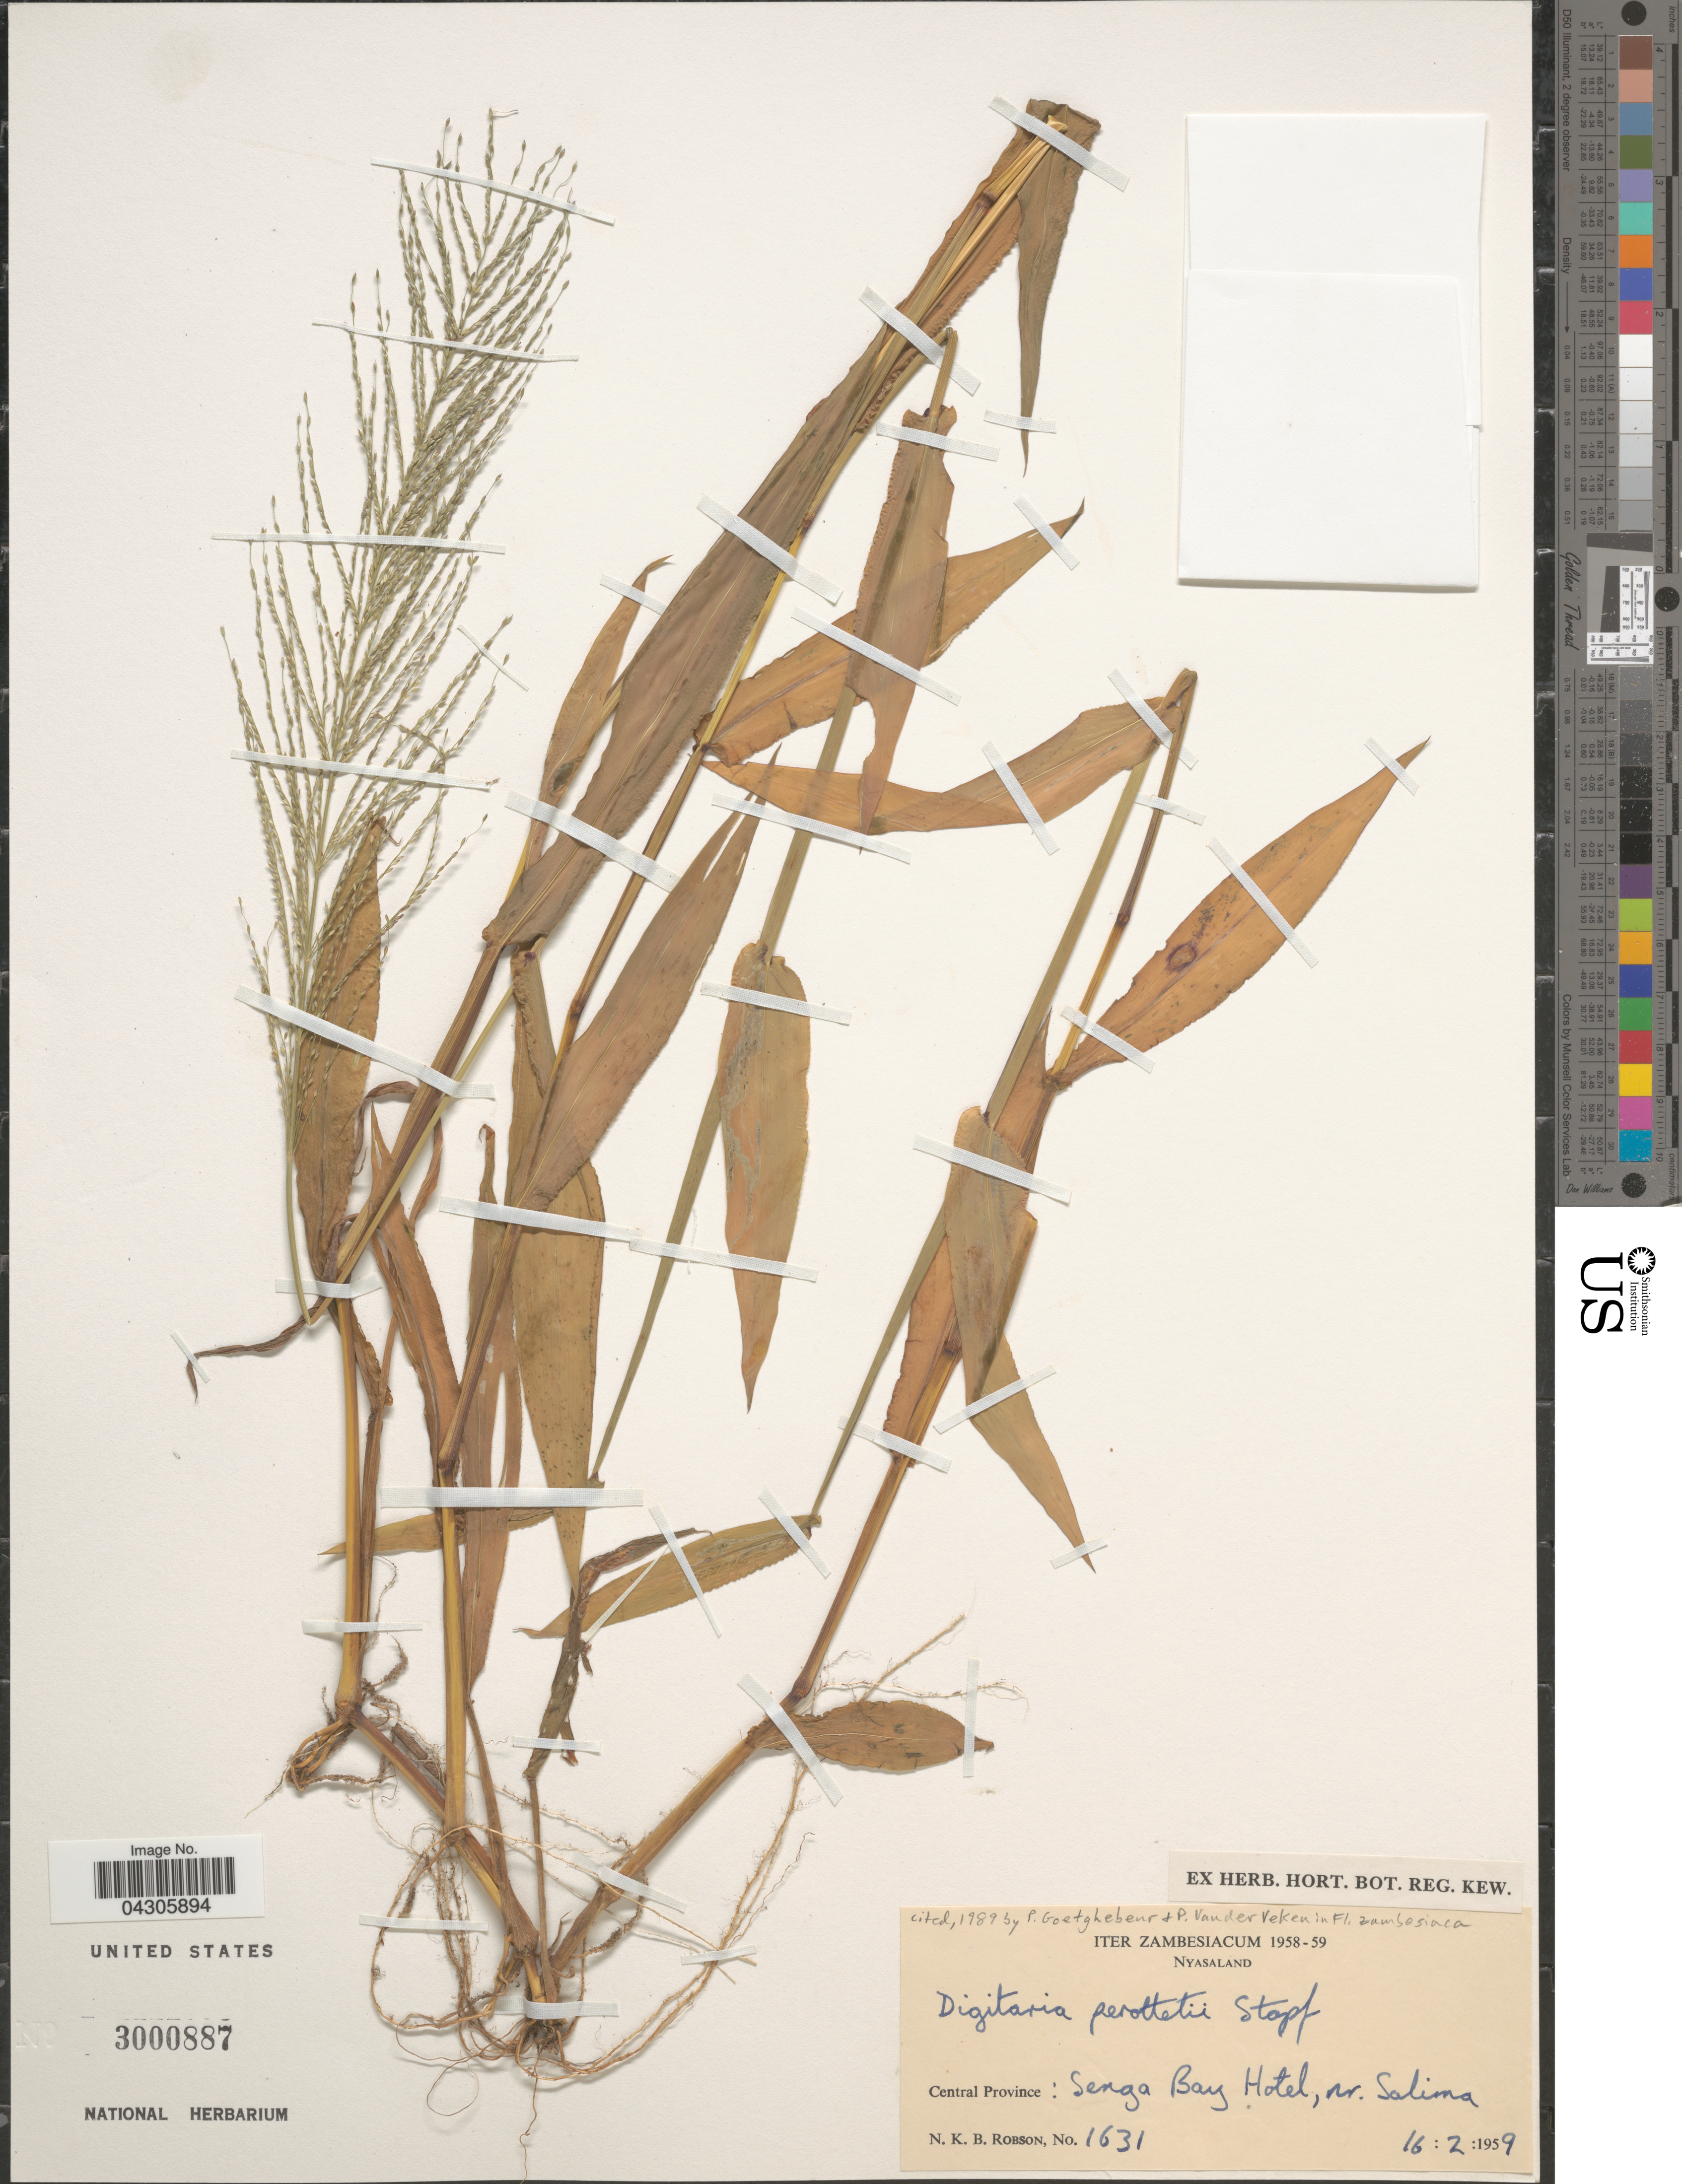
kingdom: Plantae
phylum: Tracheophyta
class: Liliopsida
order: Poales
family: Poaceae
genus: Digitaria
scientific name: Digitaria perrottetii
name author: (Kunth) Stapf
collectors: N. Robson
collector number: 1631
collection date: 1959-02-16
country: Malawi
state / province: Central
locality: Iter Zambesiacum 1958-59. Nyasaland. Senga Bay Hotel, nr. Salima.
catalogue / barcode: US 3000887